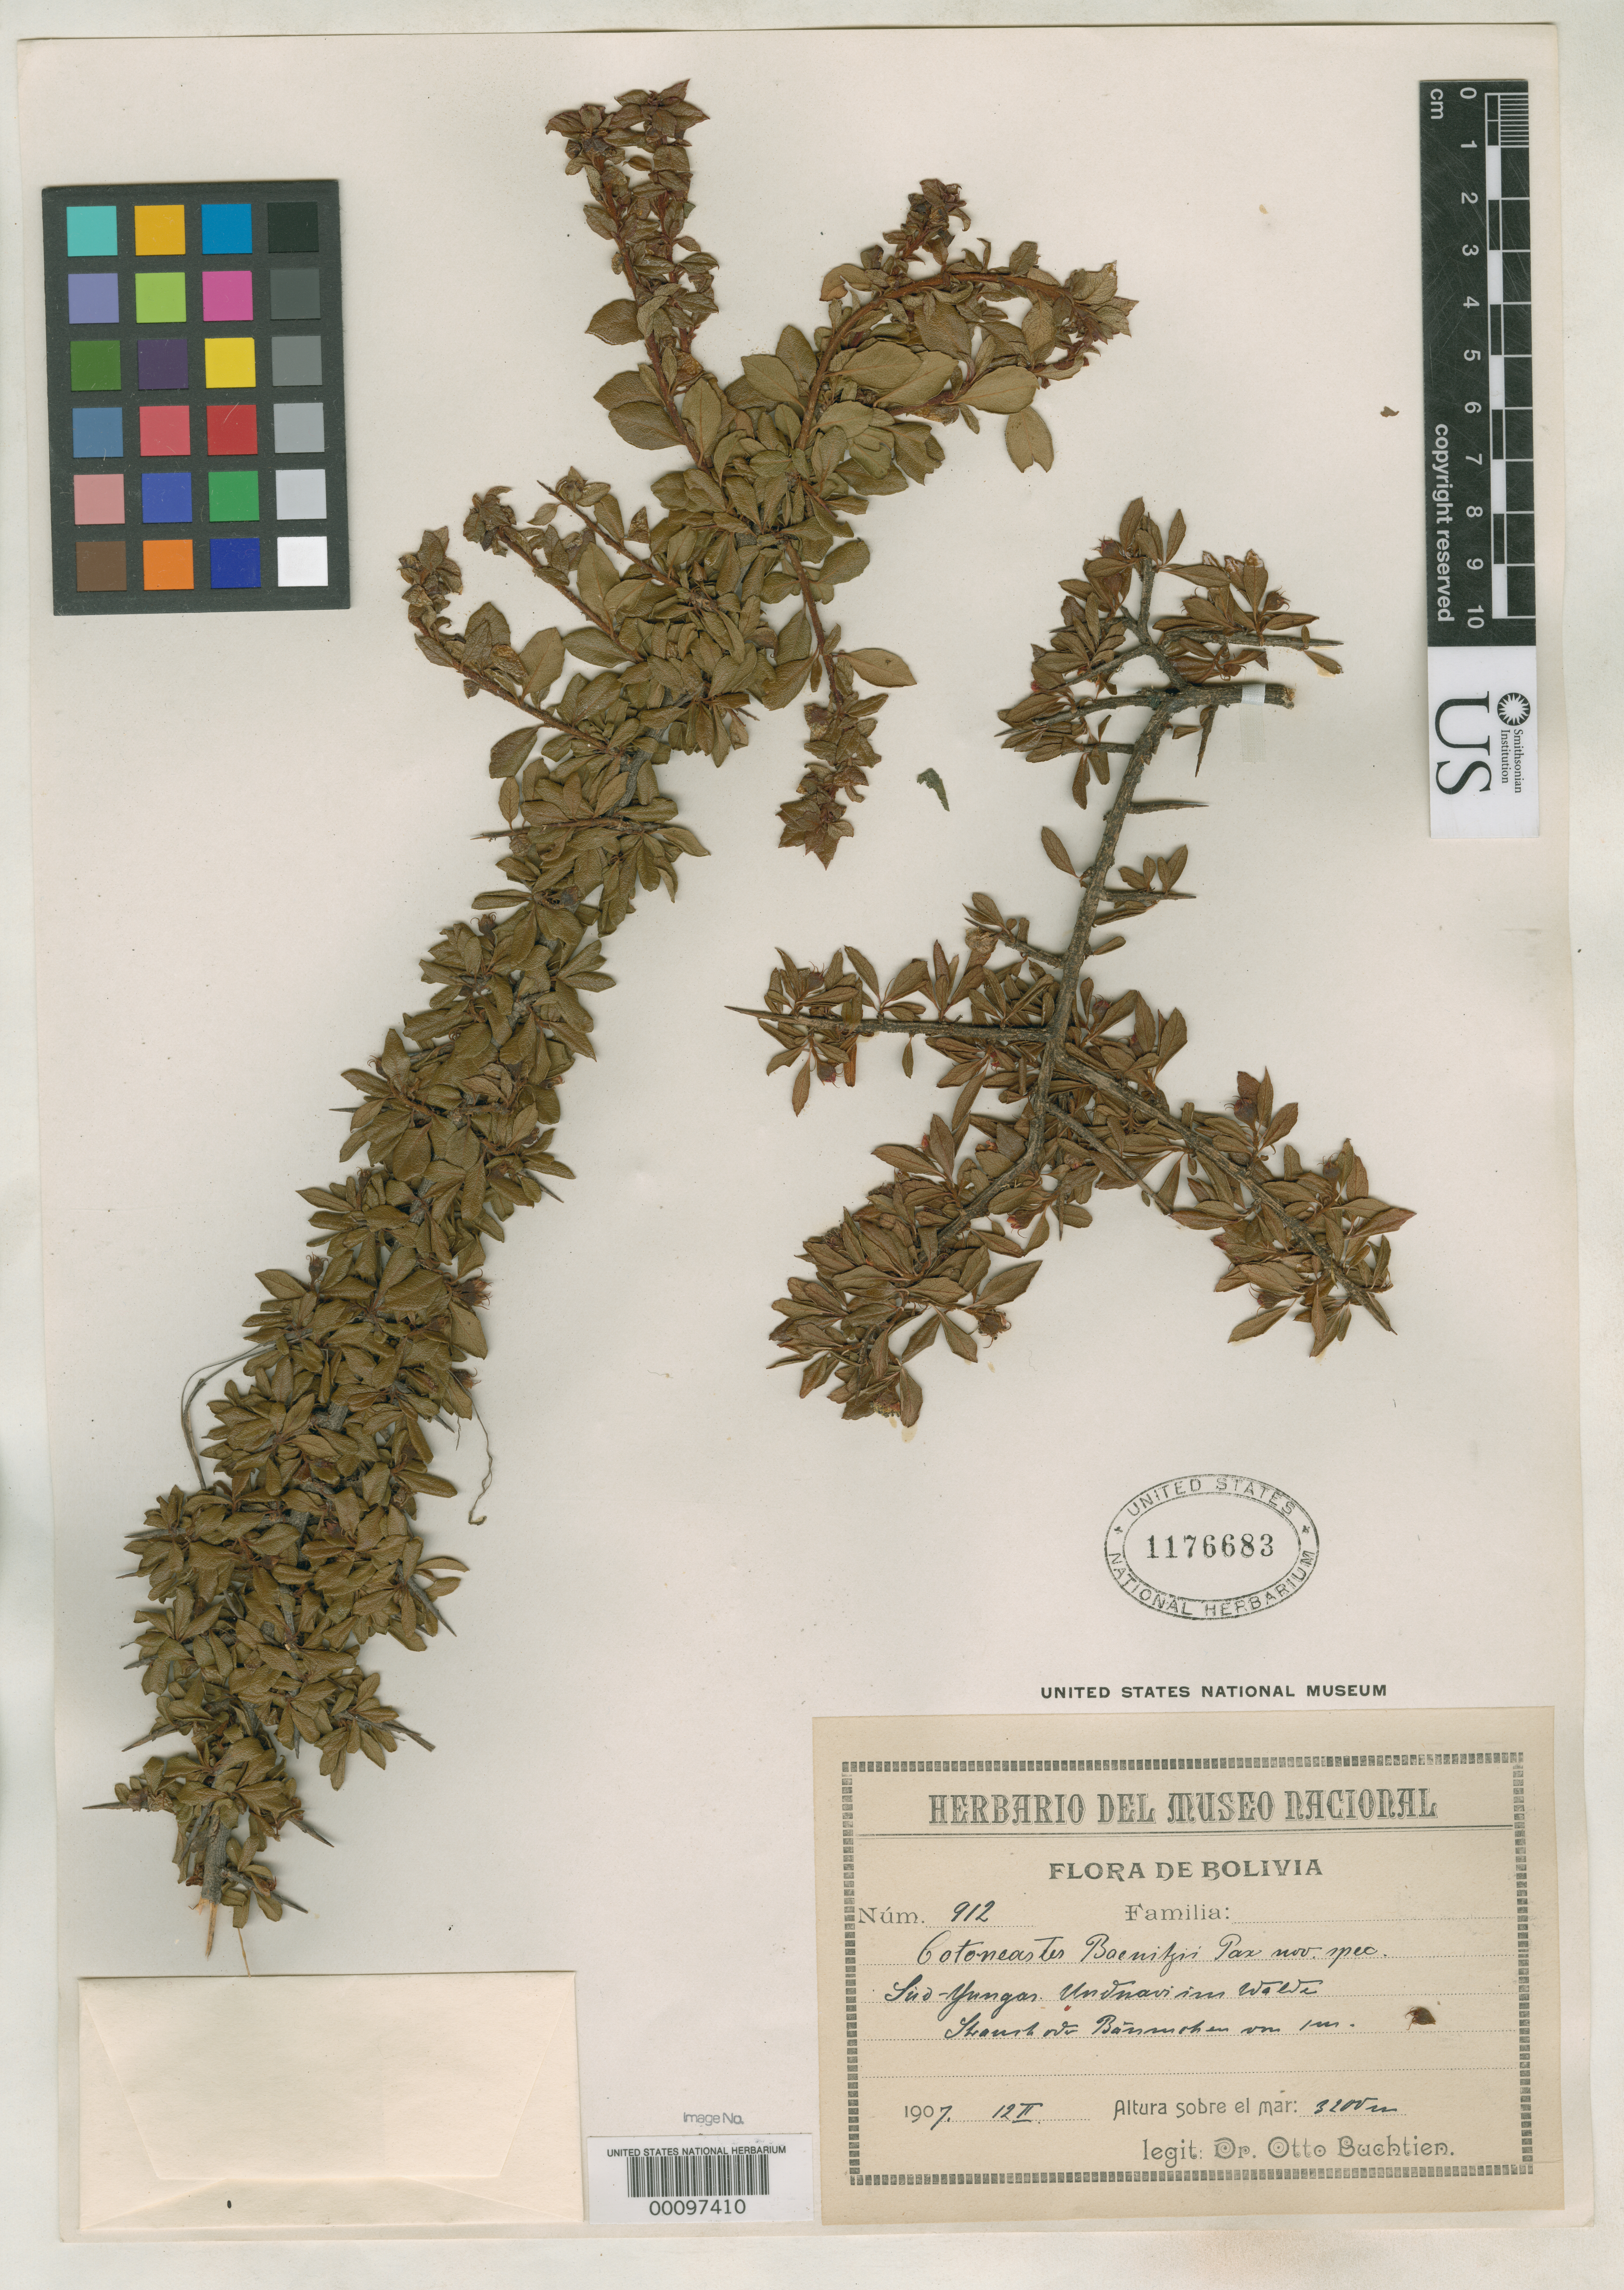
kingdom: Plantae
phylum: Tracheophyta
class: Magnoliopsida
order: Rosales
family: Rosaceae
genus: Cotoneaster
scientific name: Cotoneaster baenitzii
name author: Pax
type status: Isotype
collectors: O. Buchtien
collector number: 912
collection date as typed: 12 Feb 1907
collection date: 1907-02-12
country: Bolivia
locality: Sud Yungas.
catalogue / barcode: US 1176683